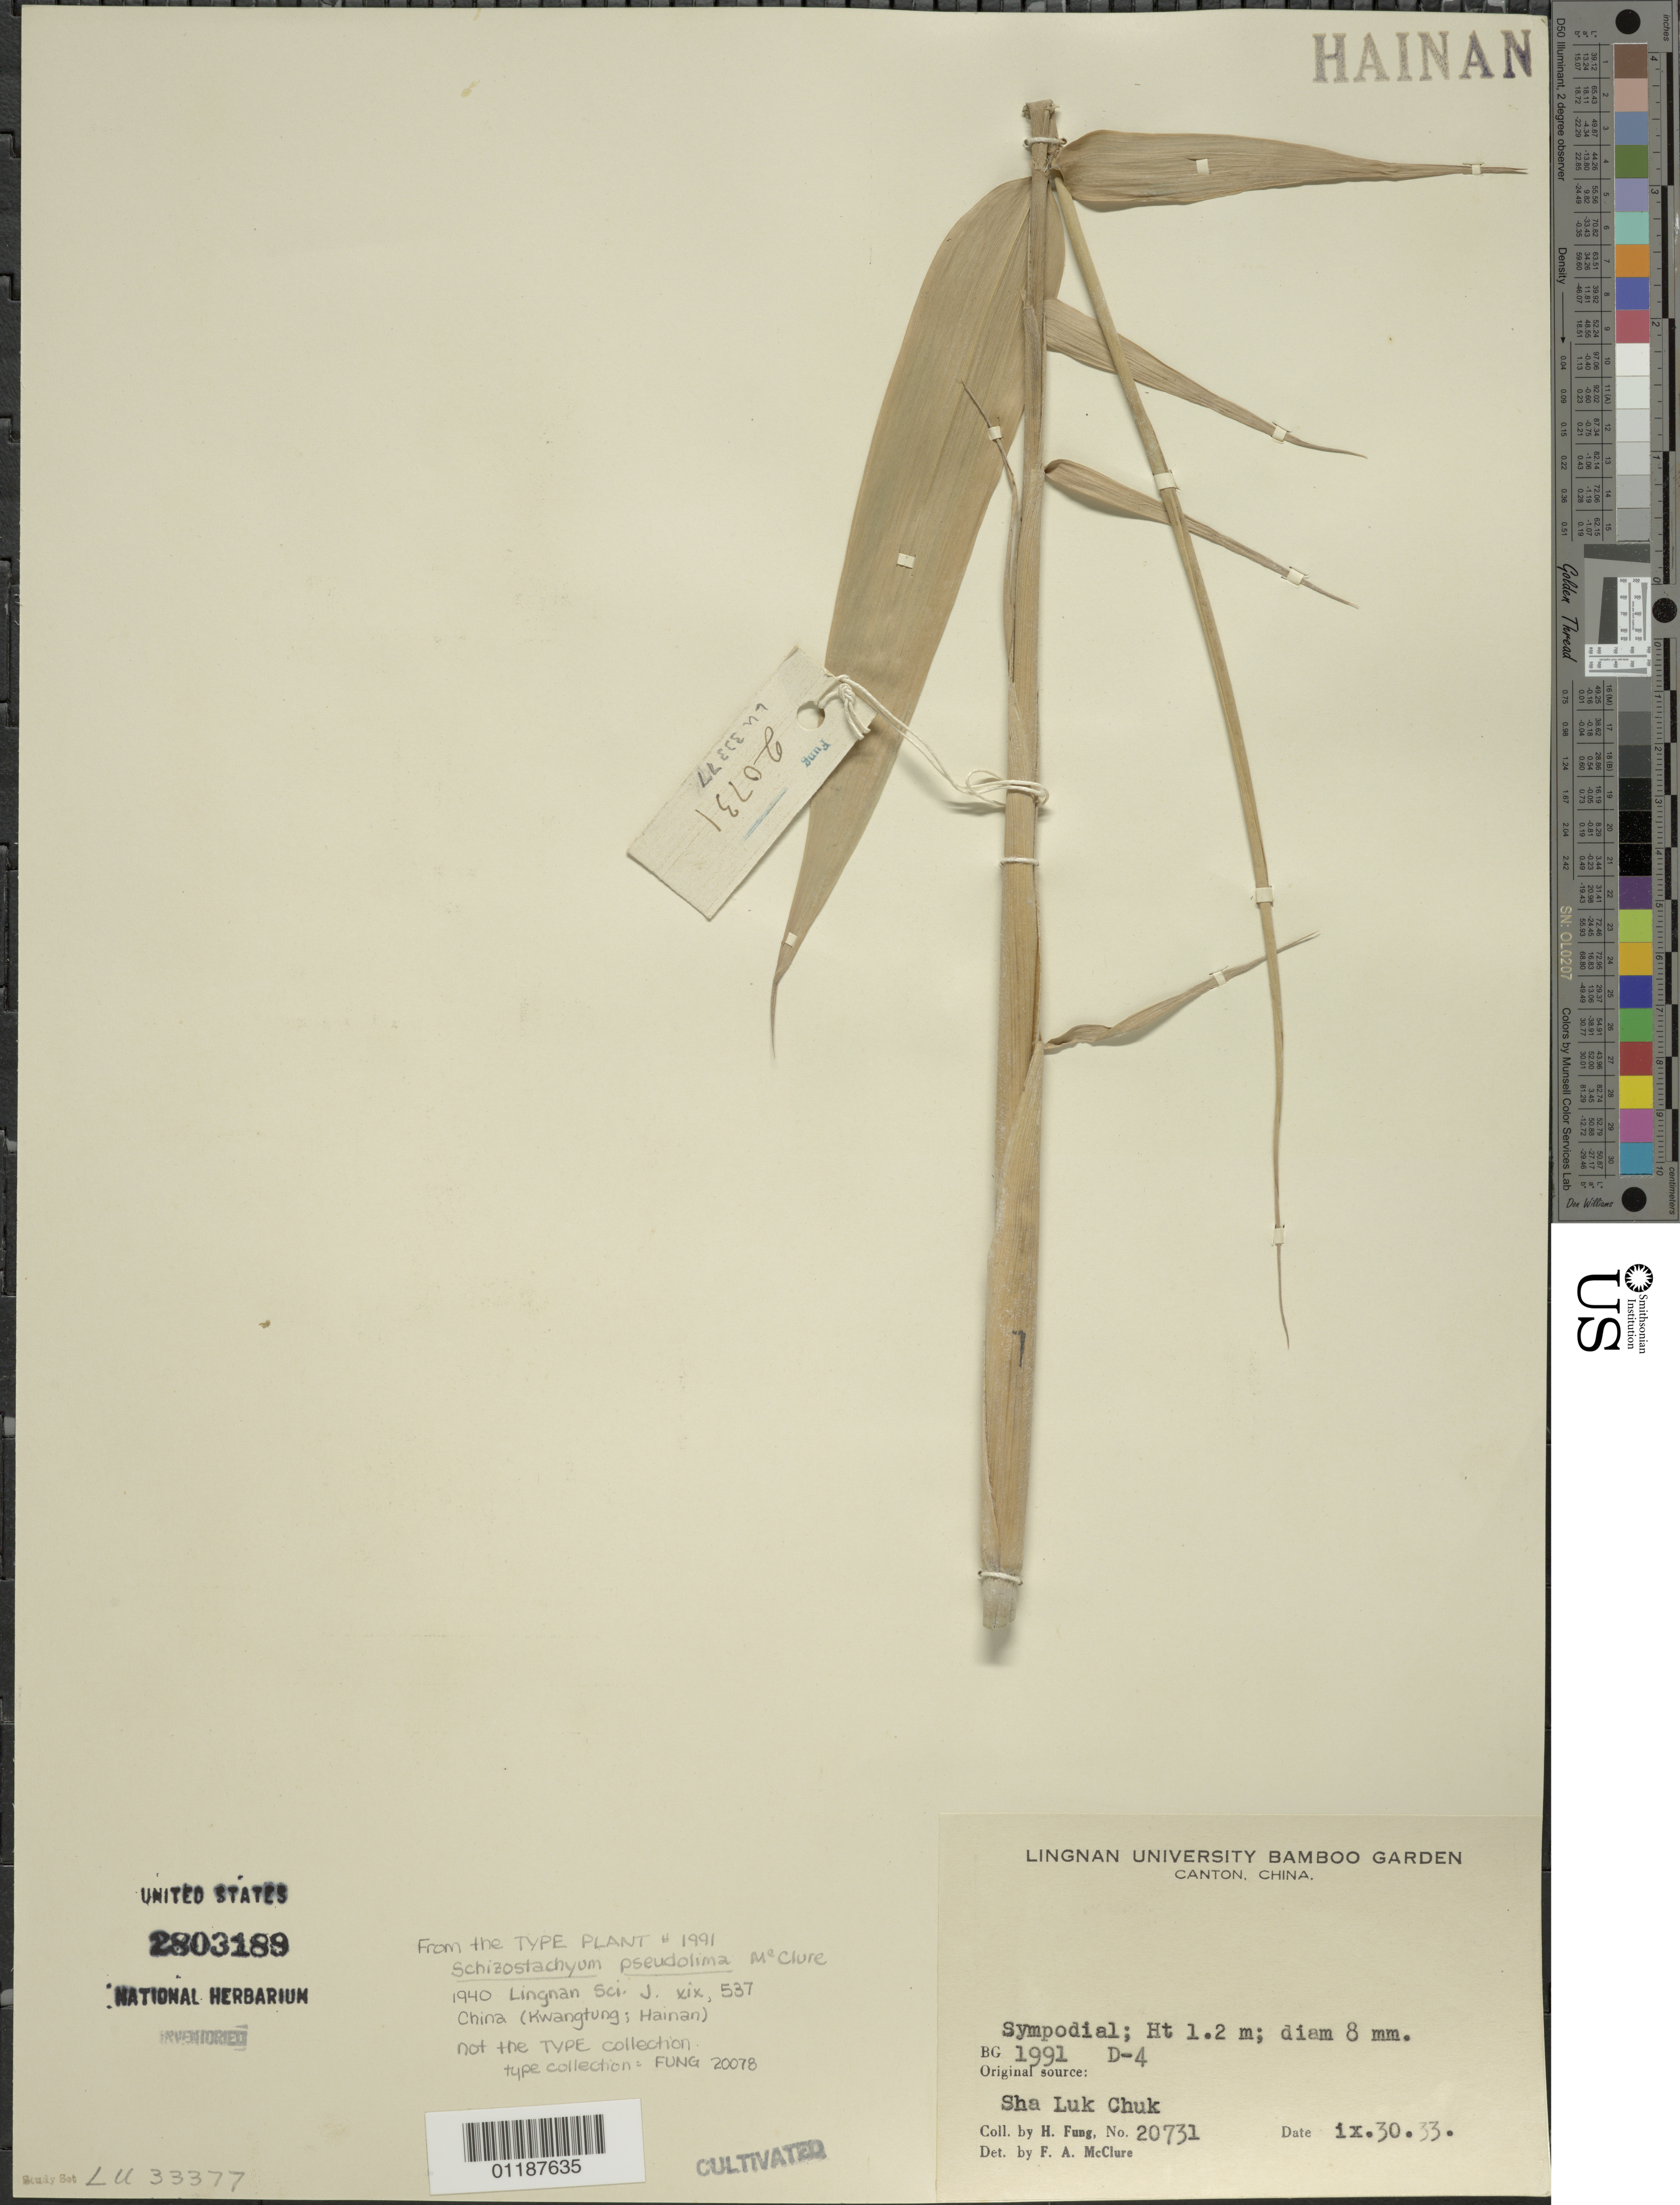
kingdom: Plantae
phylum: Tracheophyta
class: Liliopsida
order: Poales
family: Poaceae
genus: Schizostachyum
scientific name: Schizostachyum pseudolima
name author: McClure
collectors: H. L. Fung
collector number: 20731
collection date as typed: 30 Sep 1933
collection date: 1933-09-30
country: China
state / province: Guangdong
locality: Lingnan University Bamboo Garden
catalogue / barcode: US 2803189